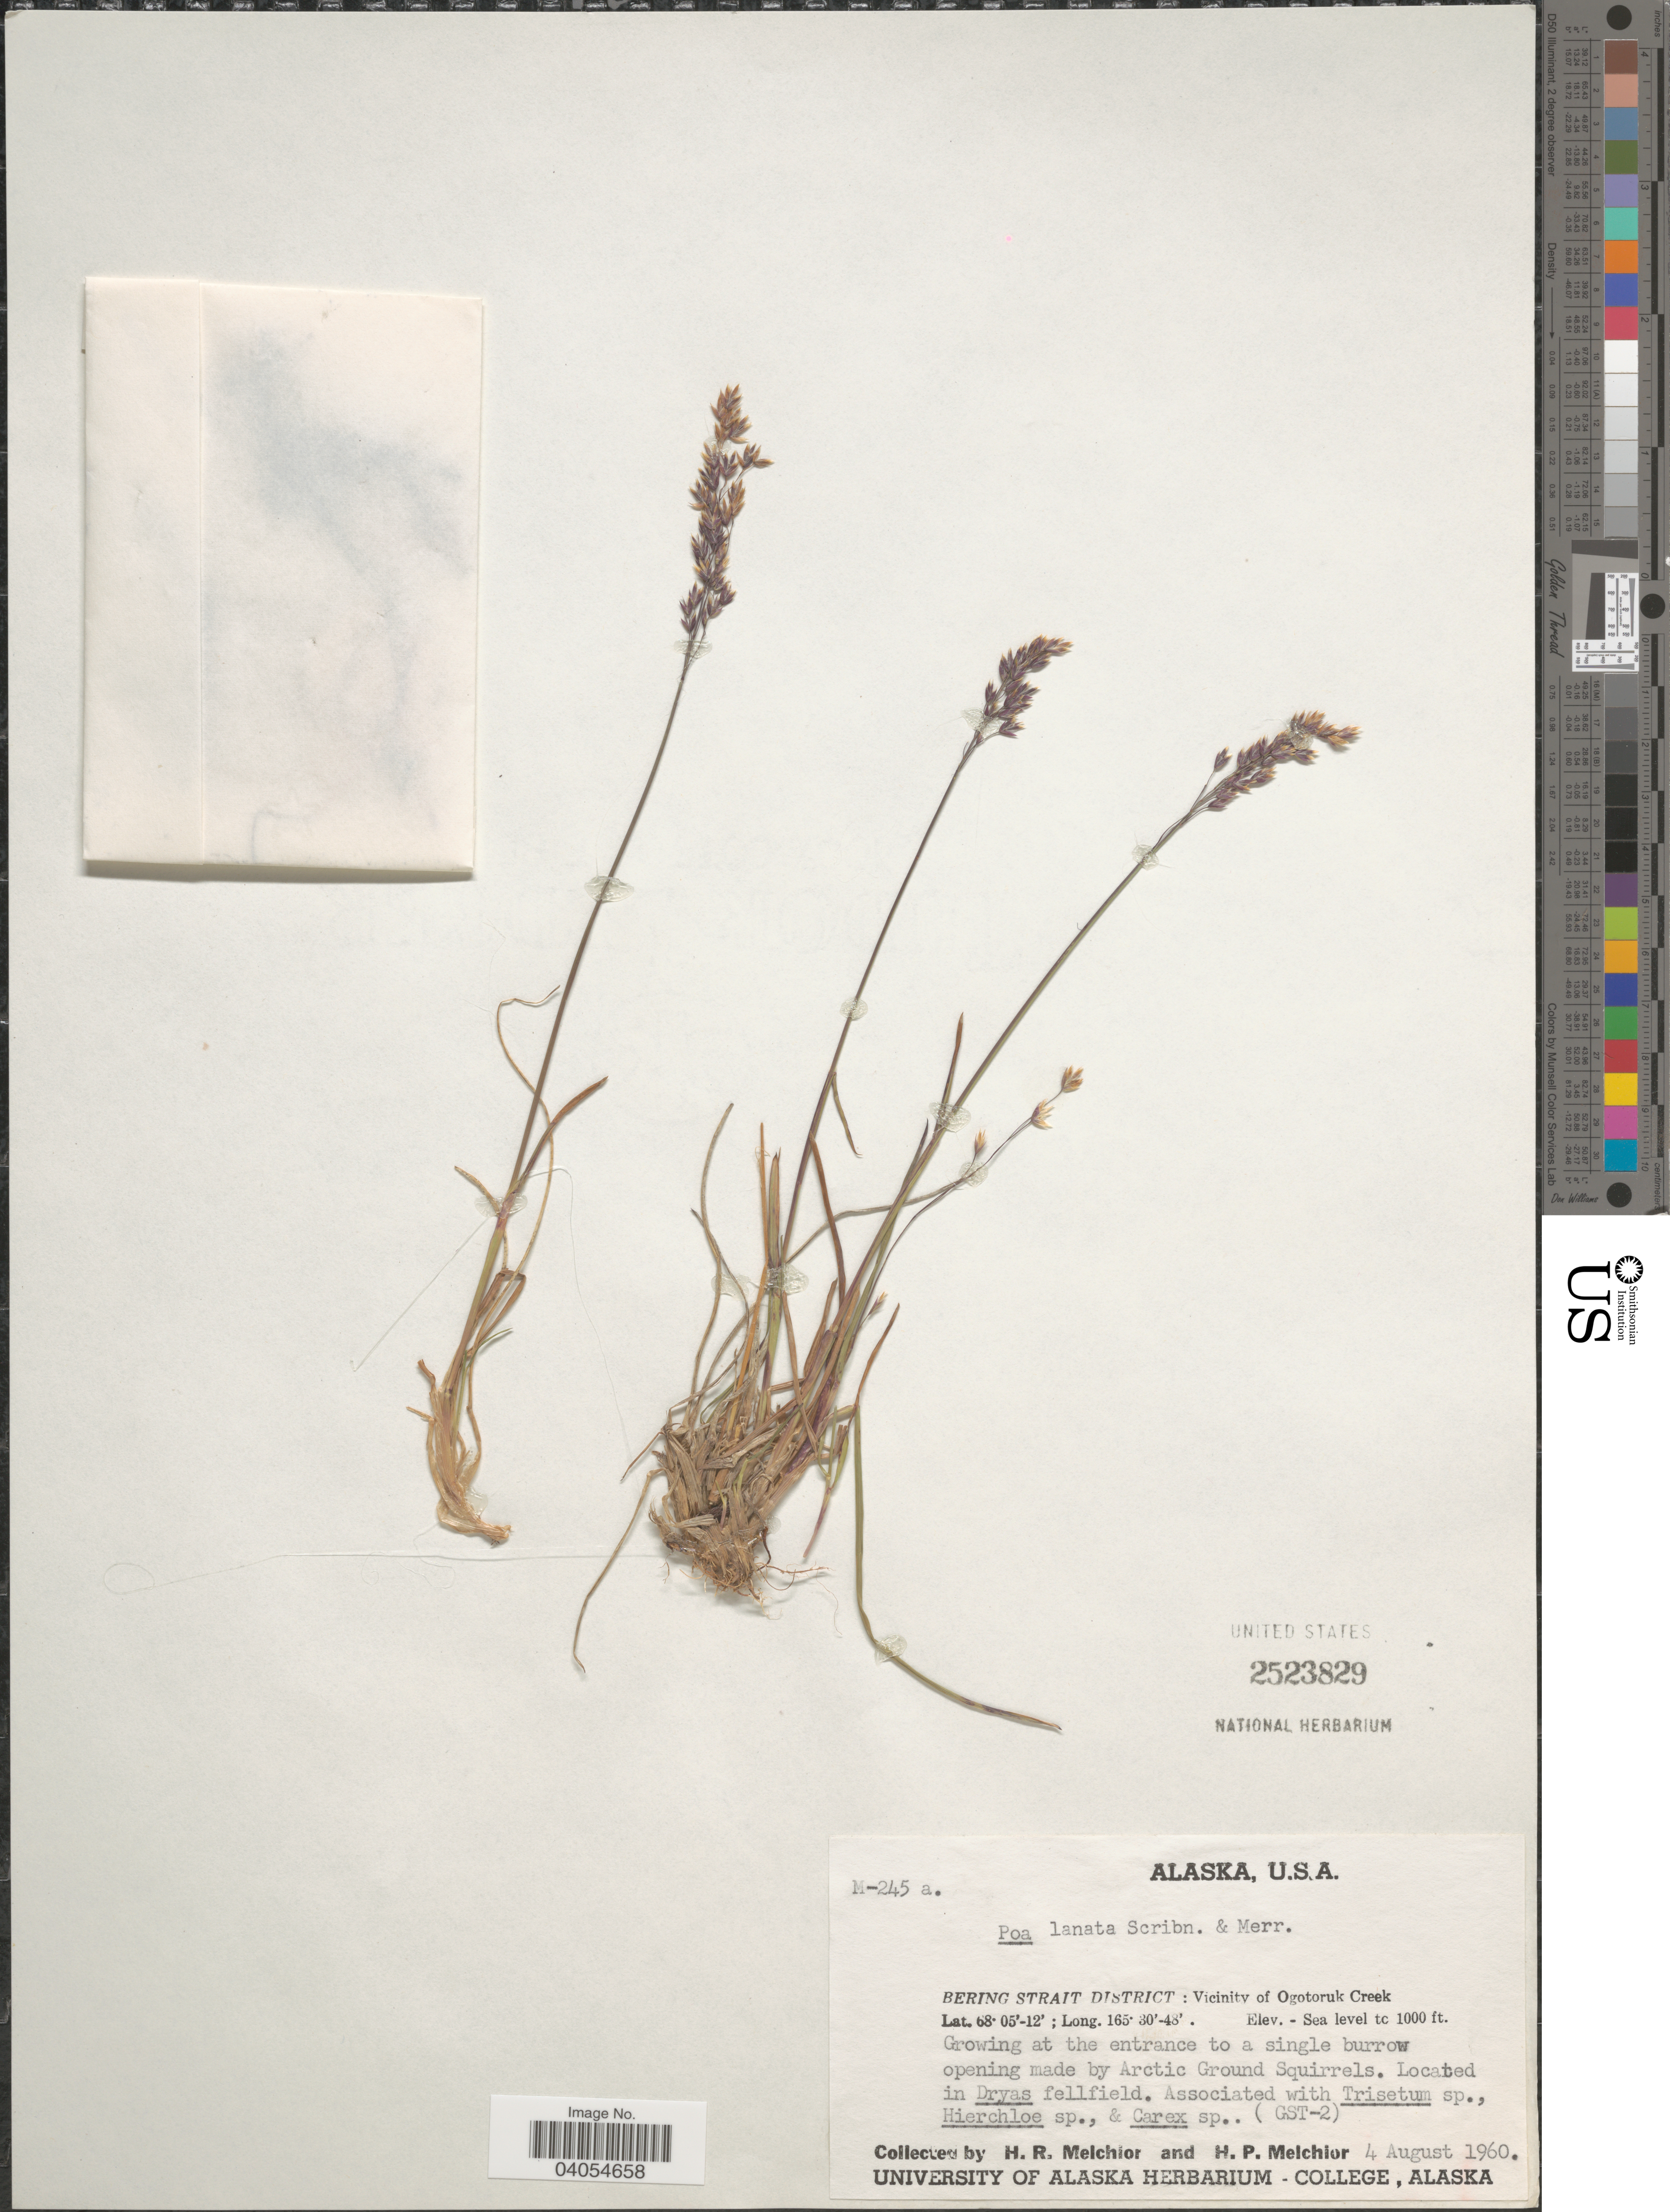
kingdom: Plantae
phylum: Tracheophyta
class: Liliopsida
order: Poales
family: Poaceae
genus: Poa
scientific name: Poa arctica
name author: R. Br.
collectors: H. R. Melchior & H. P. Melchior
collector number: M-245a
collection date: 1960-08-04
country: United States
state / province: Alaska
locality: Bering Strait District: Vicinity of Ogotoruk Creek. At the entrance to a single burrow opening made by Arctic Ground Squirrels.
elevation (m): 0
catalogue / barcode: US 2523829